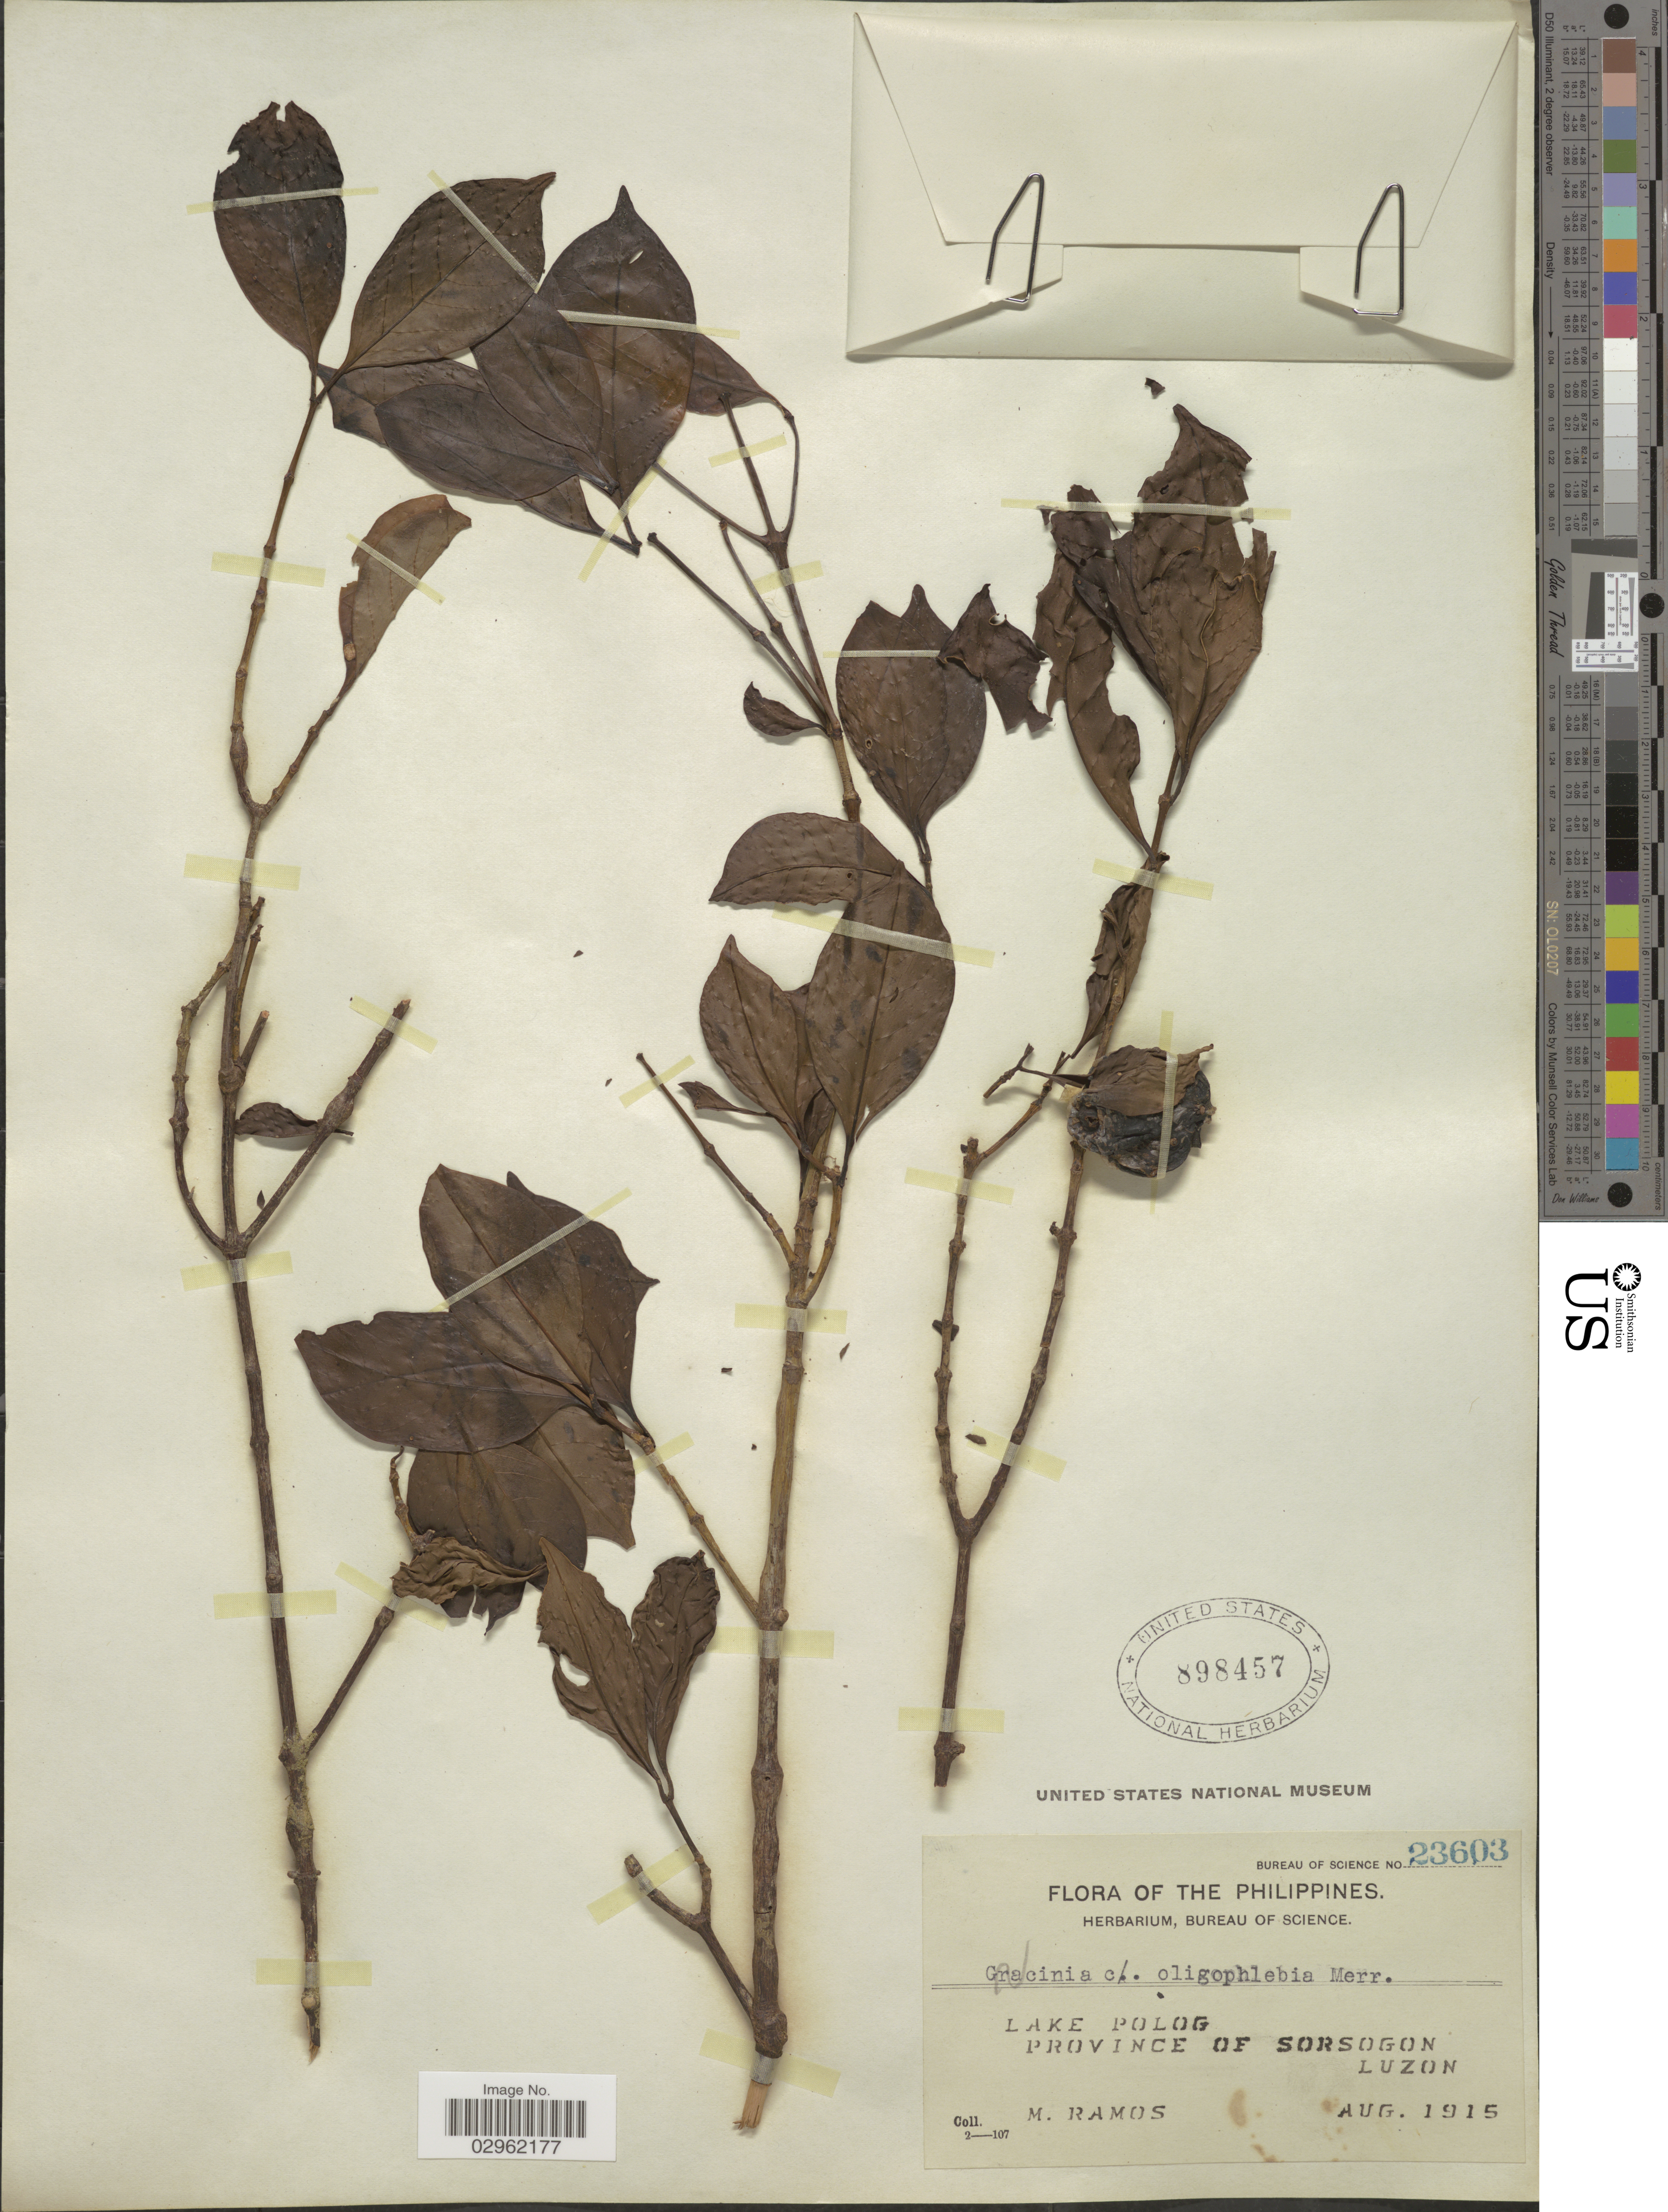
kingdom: Plantae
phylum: Tracheophyta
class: Magnoliopsida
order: Malpighiales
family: Clusiaceae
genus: Garcinia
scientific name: Garcinia oligophlebia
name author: Merr.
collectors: M. Ramos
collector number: Bureau of Science 23603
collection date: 1915-08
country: Philippines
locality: Lake Polog, Province of Sorsogon, Luzon.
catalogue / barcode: US 898457